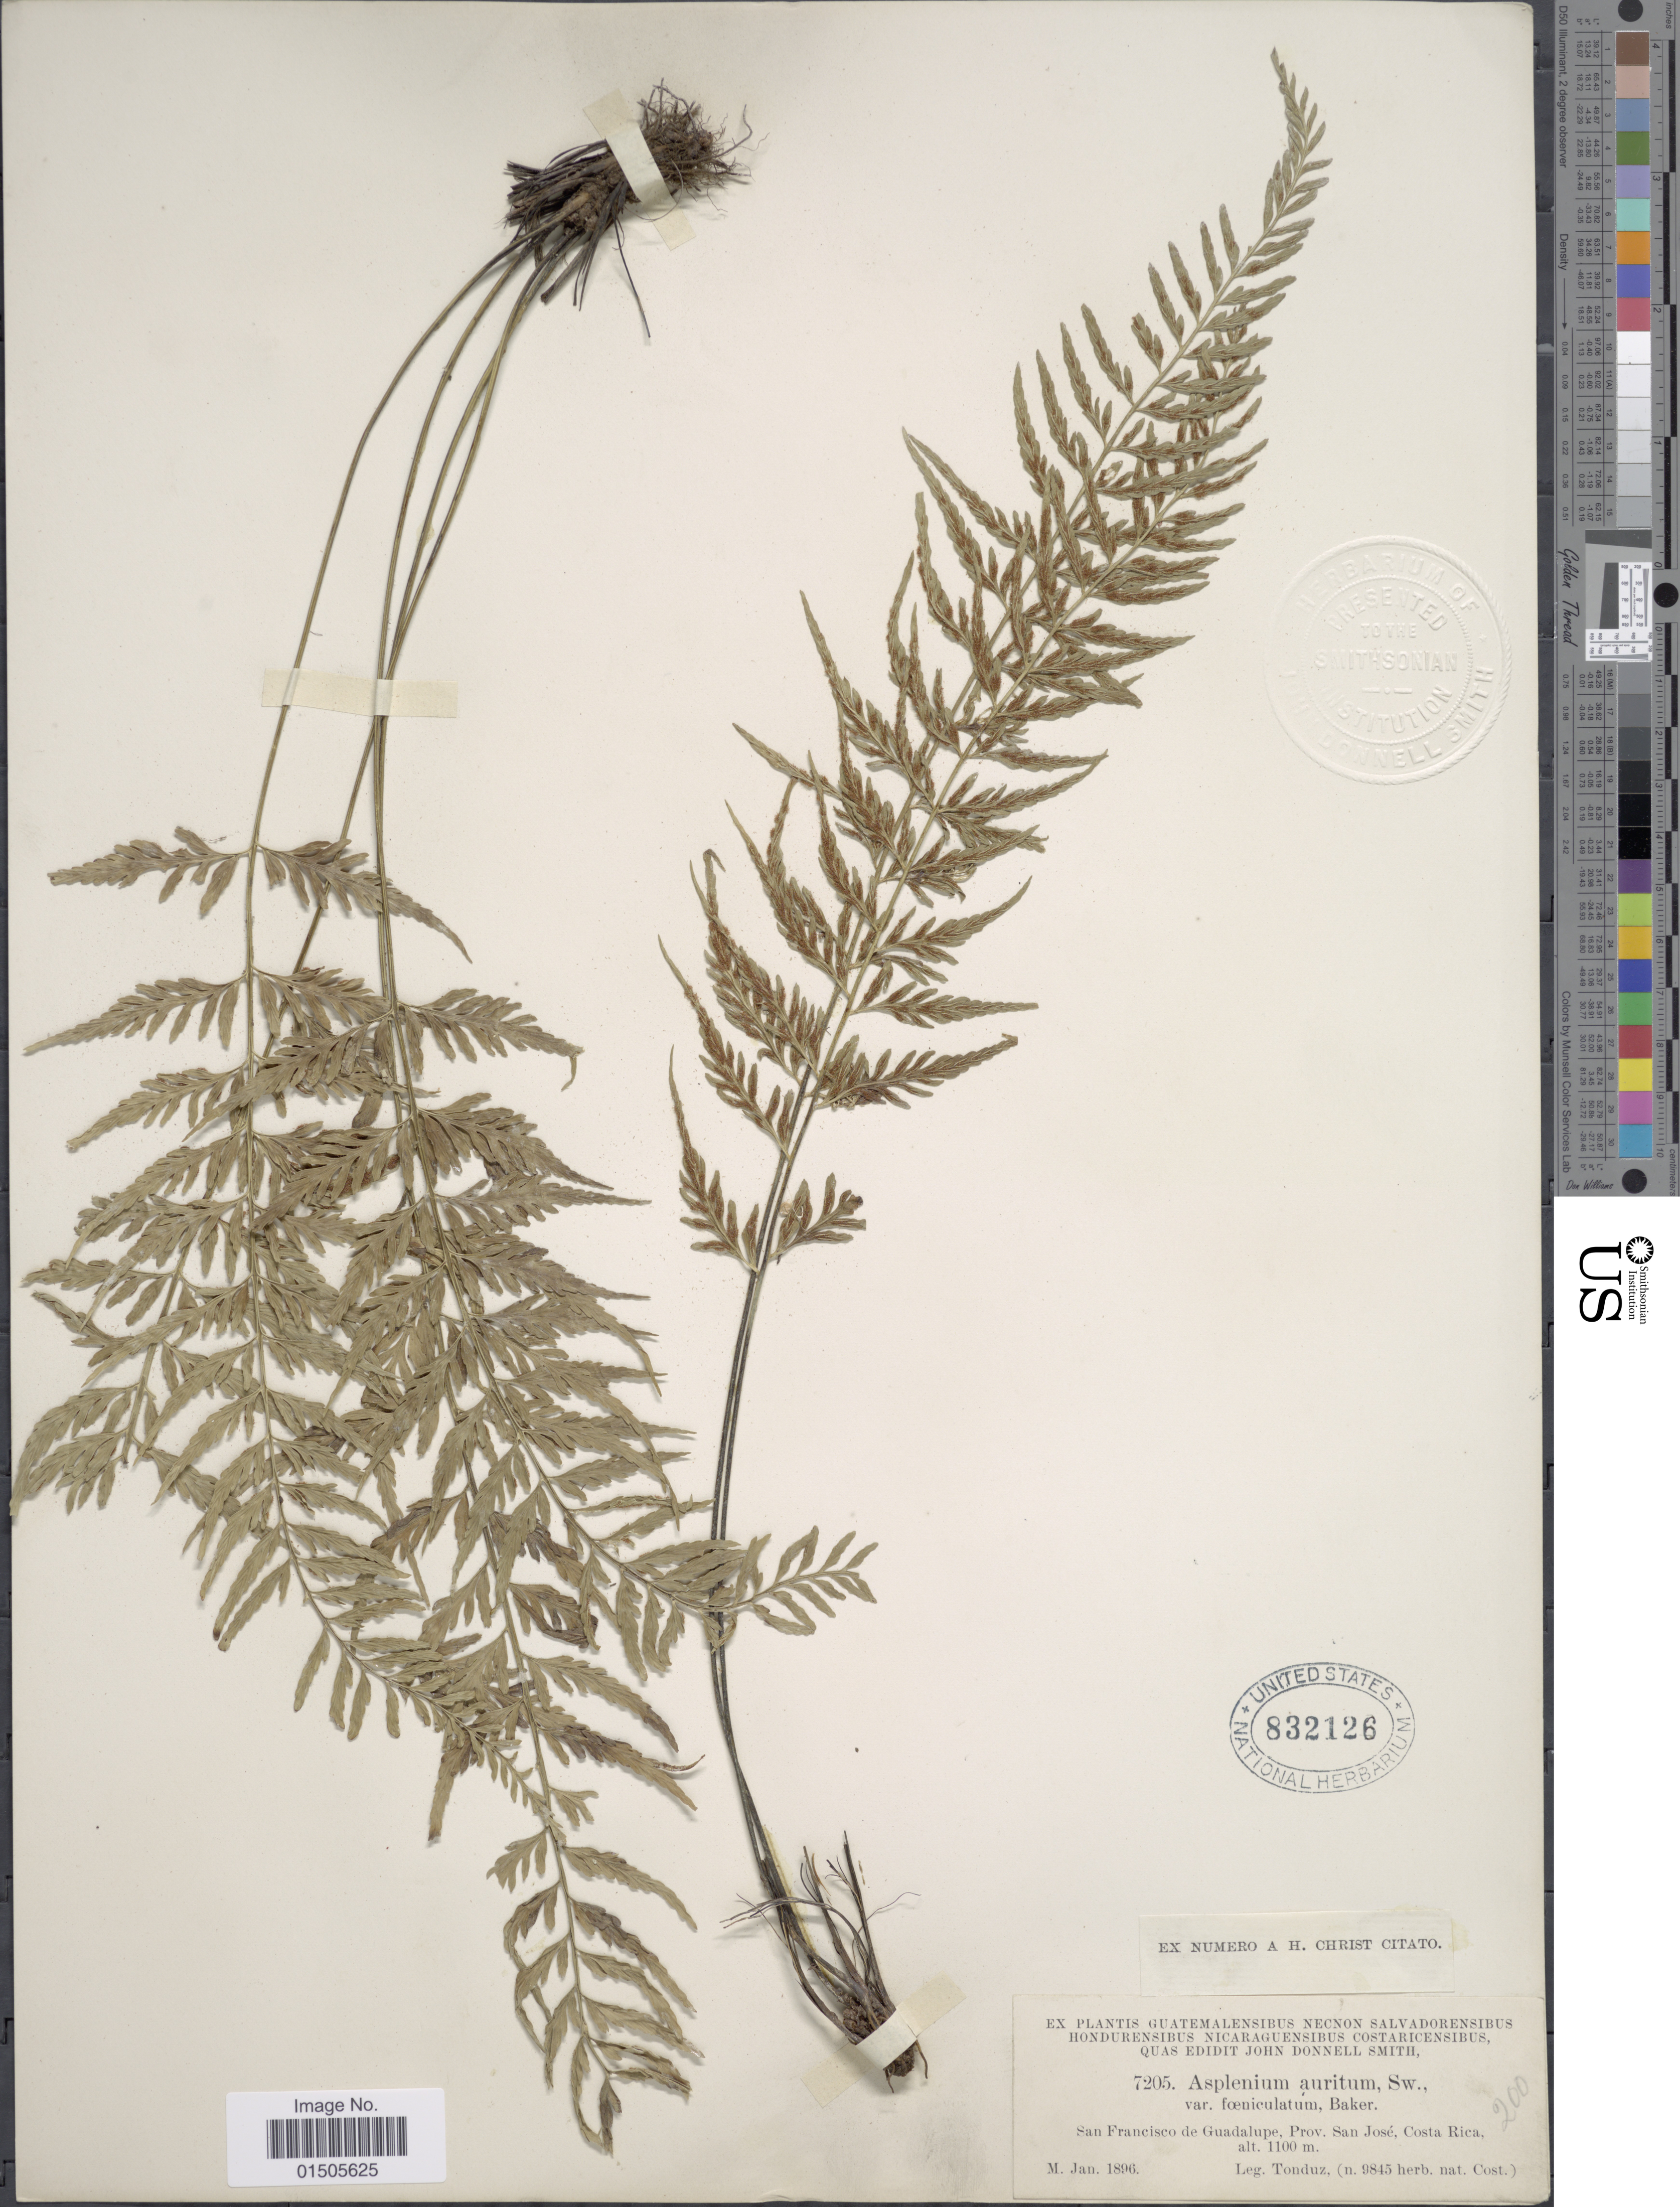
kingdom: Plantae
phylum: Tracheophyta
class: Polypodiopsida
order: Polypodiales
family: Aspleniaceae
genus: Asplenium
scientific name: Asplenium auritum var. moritzianum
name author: Hieron.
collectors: ex herb. Tonduz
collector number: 7205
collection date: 1896-01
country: Costa Rica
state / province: San José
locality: San Francisco de Guadalupe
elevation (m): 1100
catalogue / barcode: US 832126